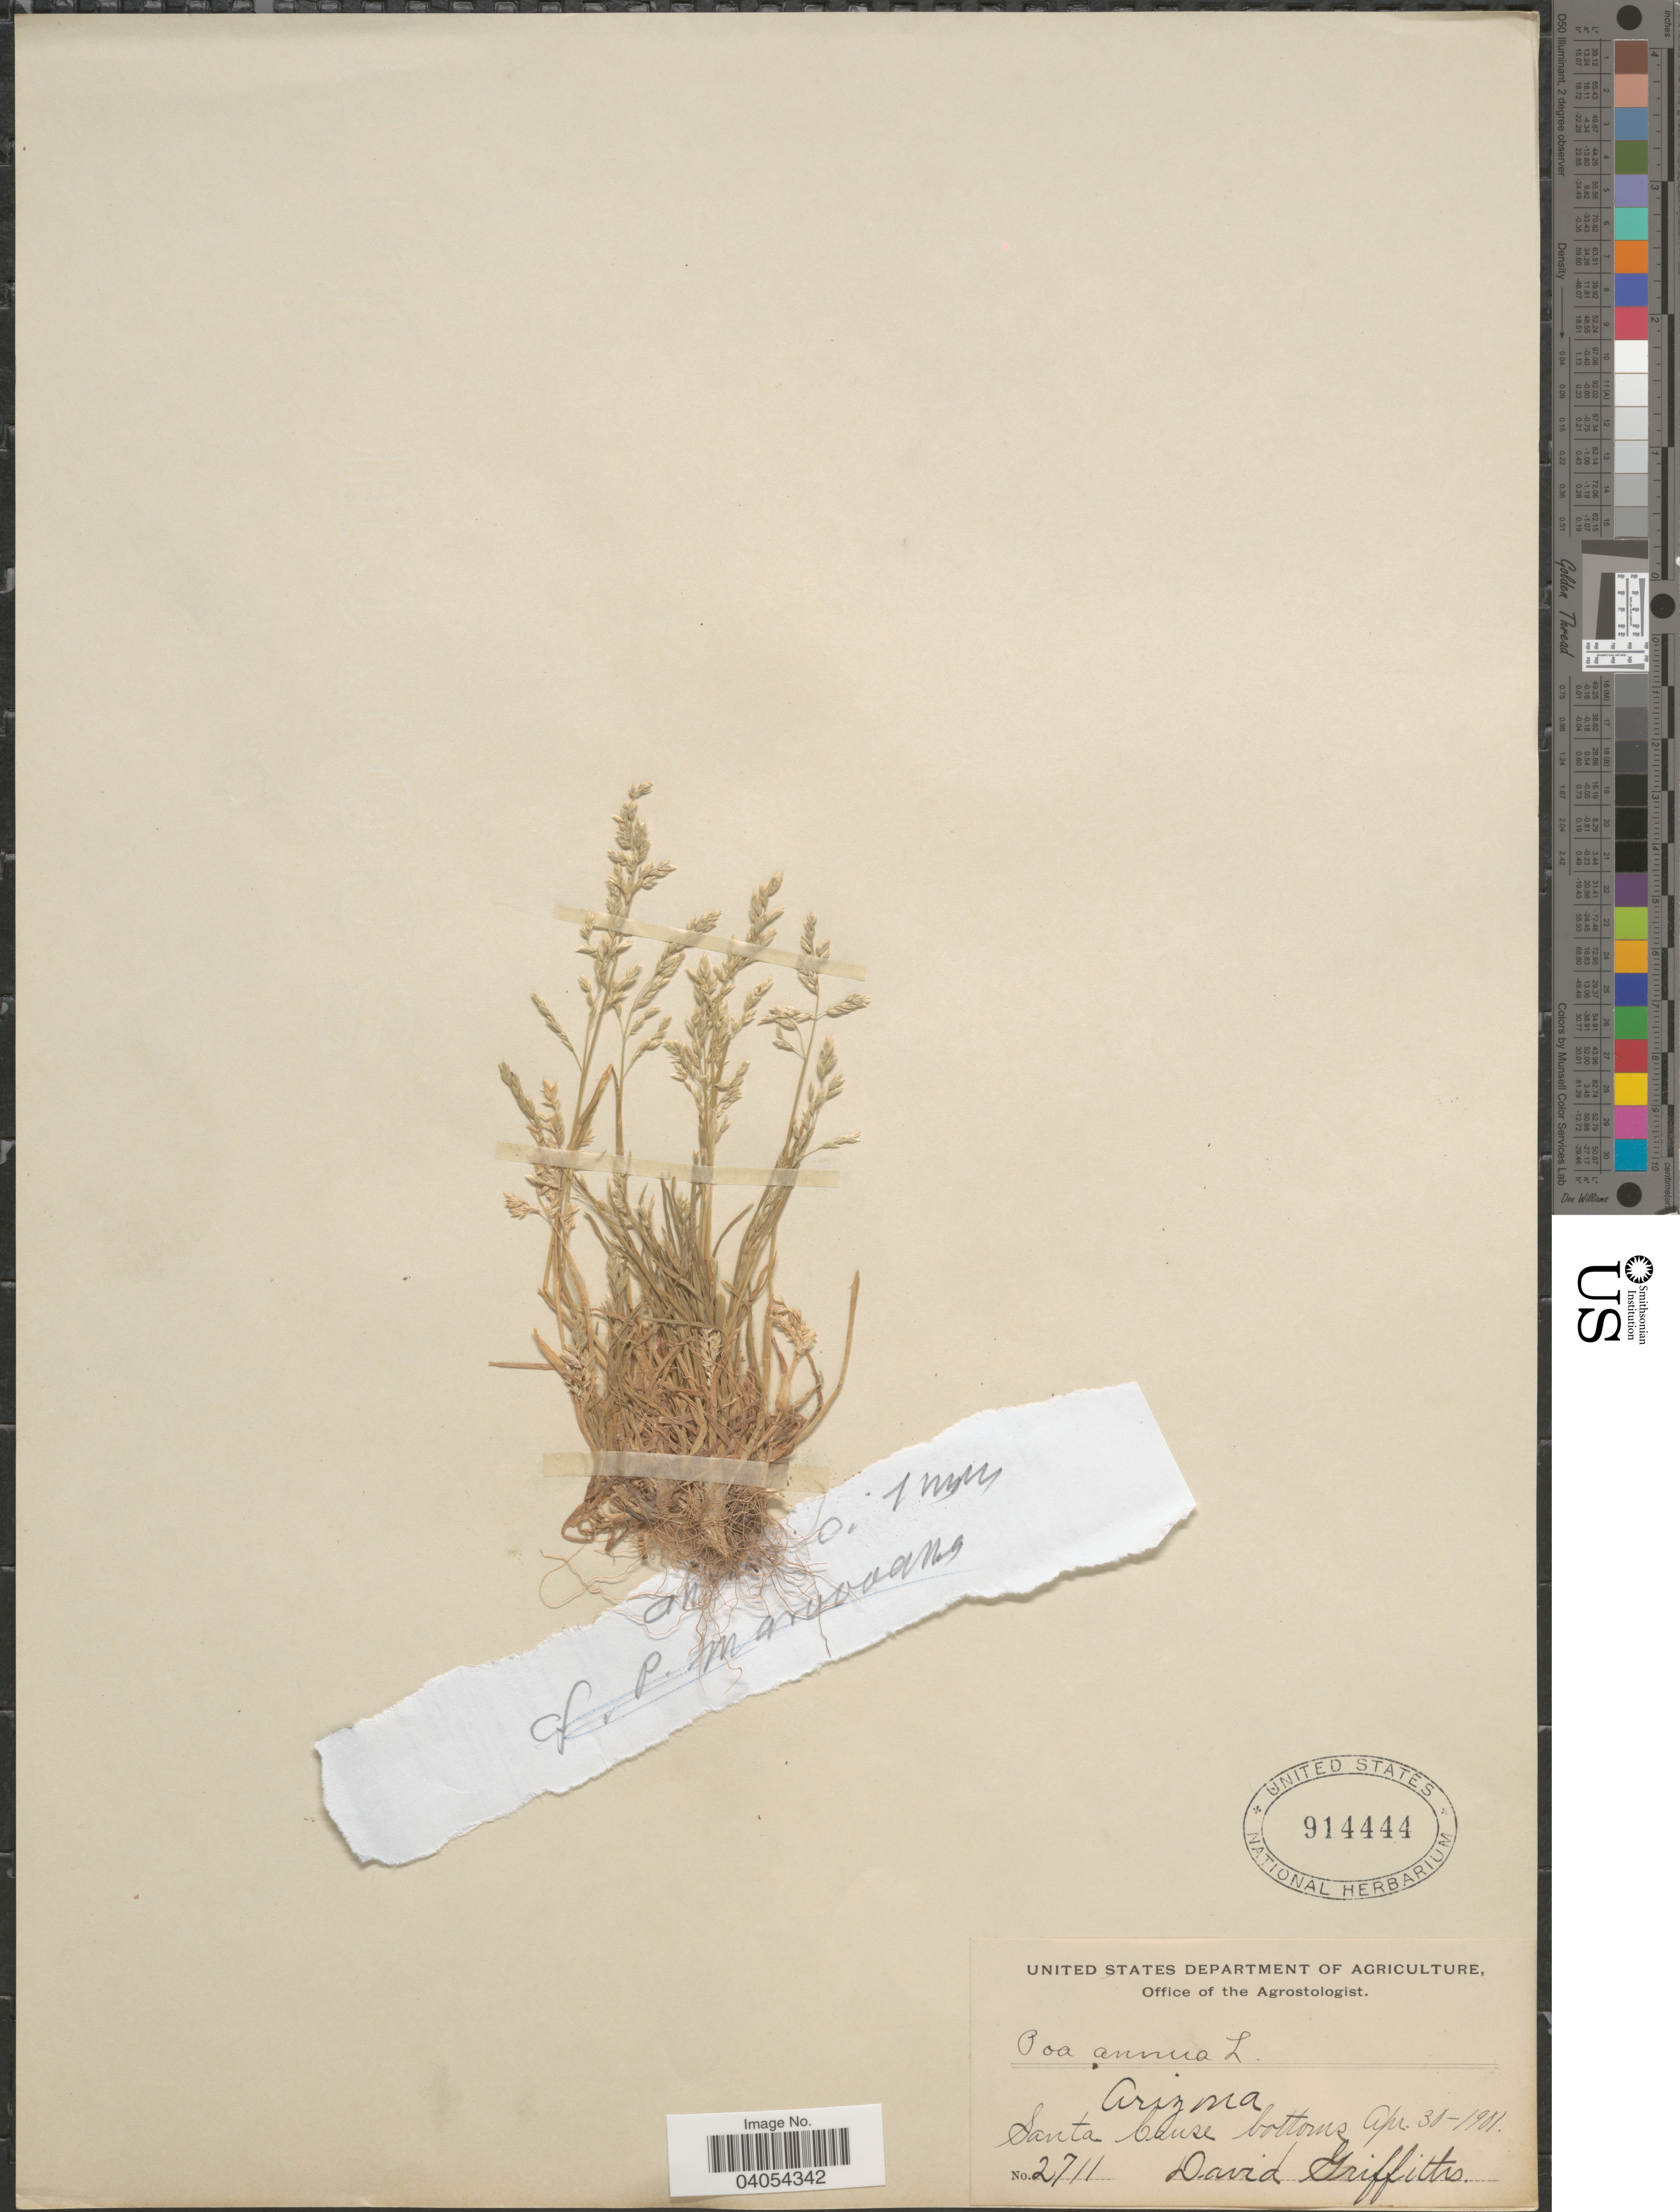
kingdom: Plantae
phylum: Tracheophyta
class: Liliopsida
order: Poales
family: Poaceae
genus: Poa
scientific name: Poa annua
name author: L.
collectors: D. Griffiths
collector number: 2711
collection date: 1901-04-30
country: United States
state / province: Arizona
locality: Santa Cruse bottoms.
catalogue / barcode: US 914444